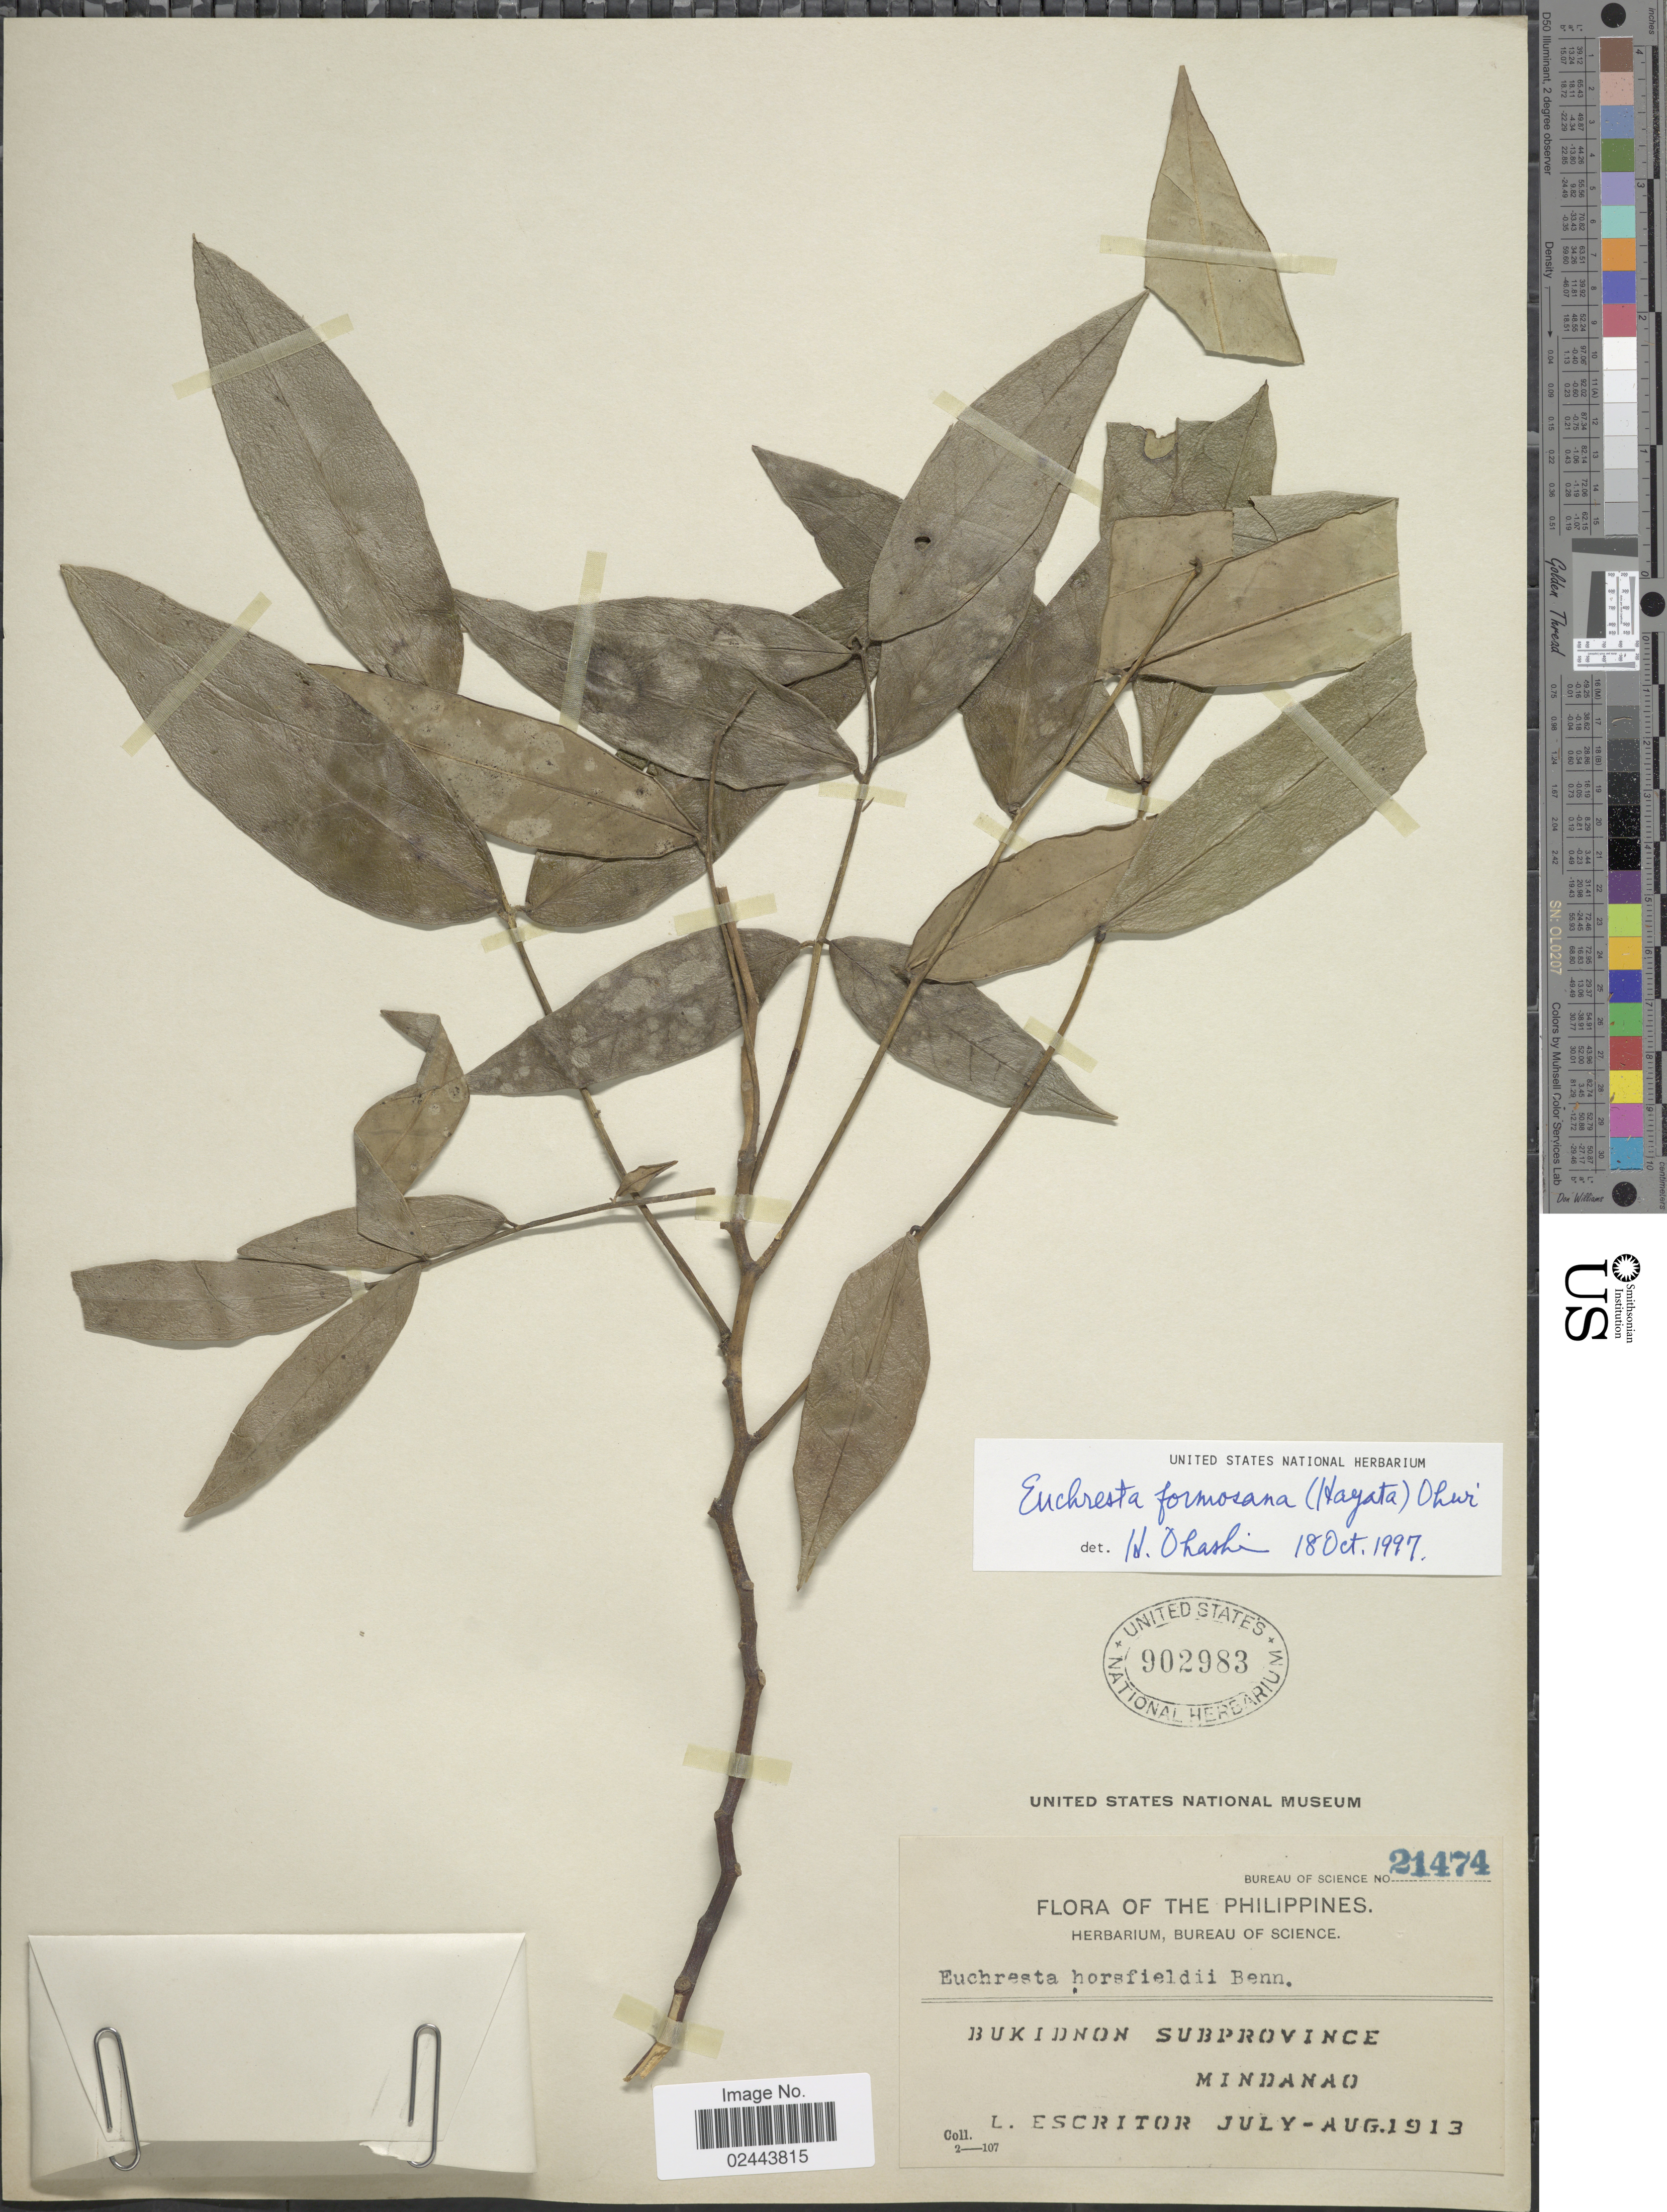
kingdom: Plantae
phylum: Tracheophyta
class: Magnoliopsida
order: Fabales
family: Fabaceae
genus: Euchresta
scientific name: Euchresta formosana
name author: (Hayata) Ohwi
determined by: Ohashi, Hiro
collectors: L. Escritor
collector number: Bureau of Science 21474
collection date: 1913-07/1913-08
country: Philippines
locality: Bukidnon Subprovince, Mindanao.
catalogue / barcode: US 902983